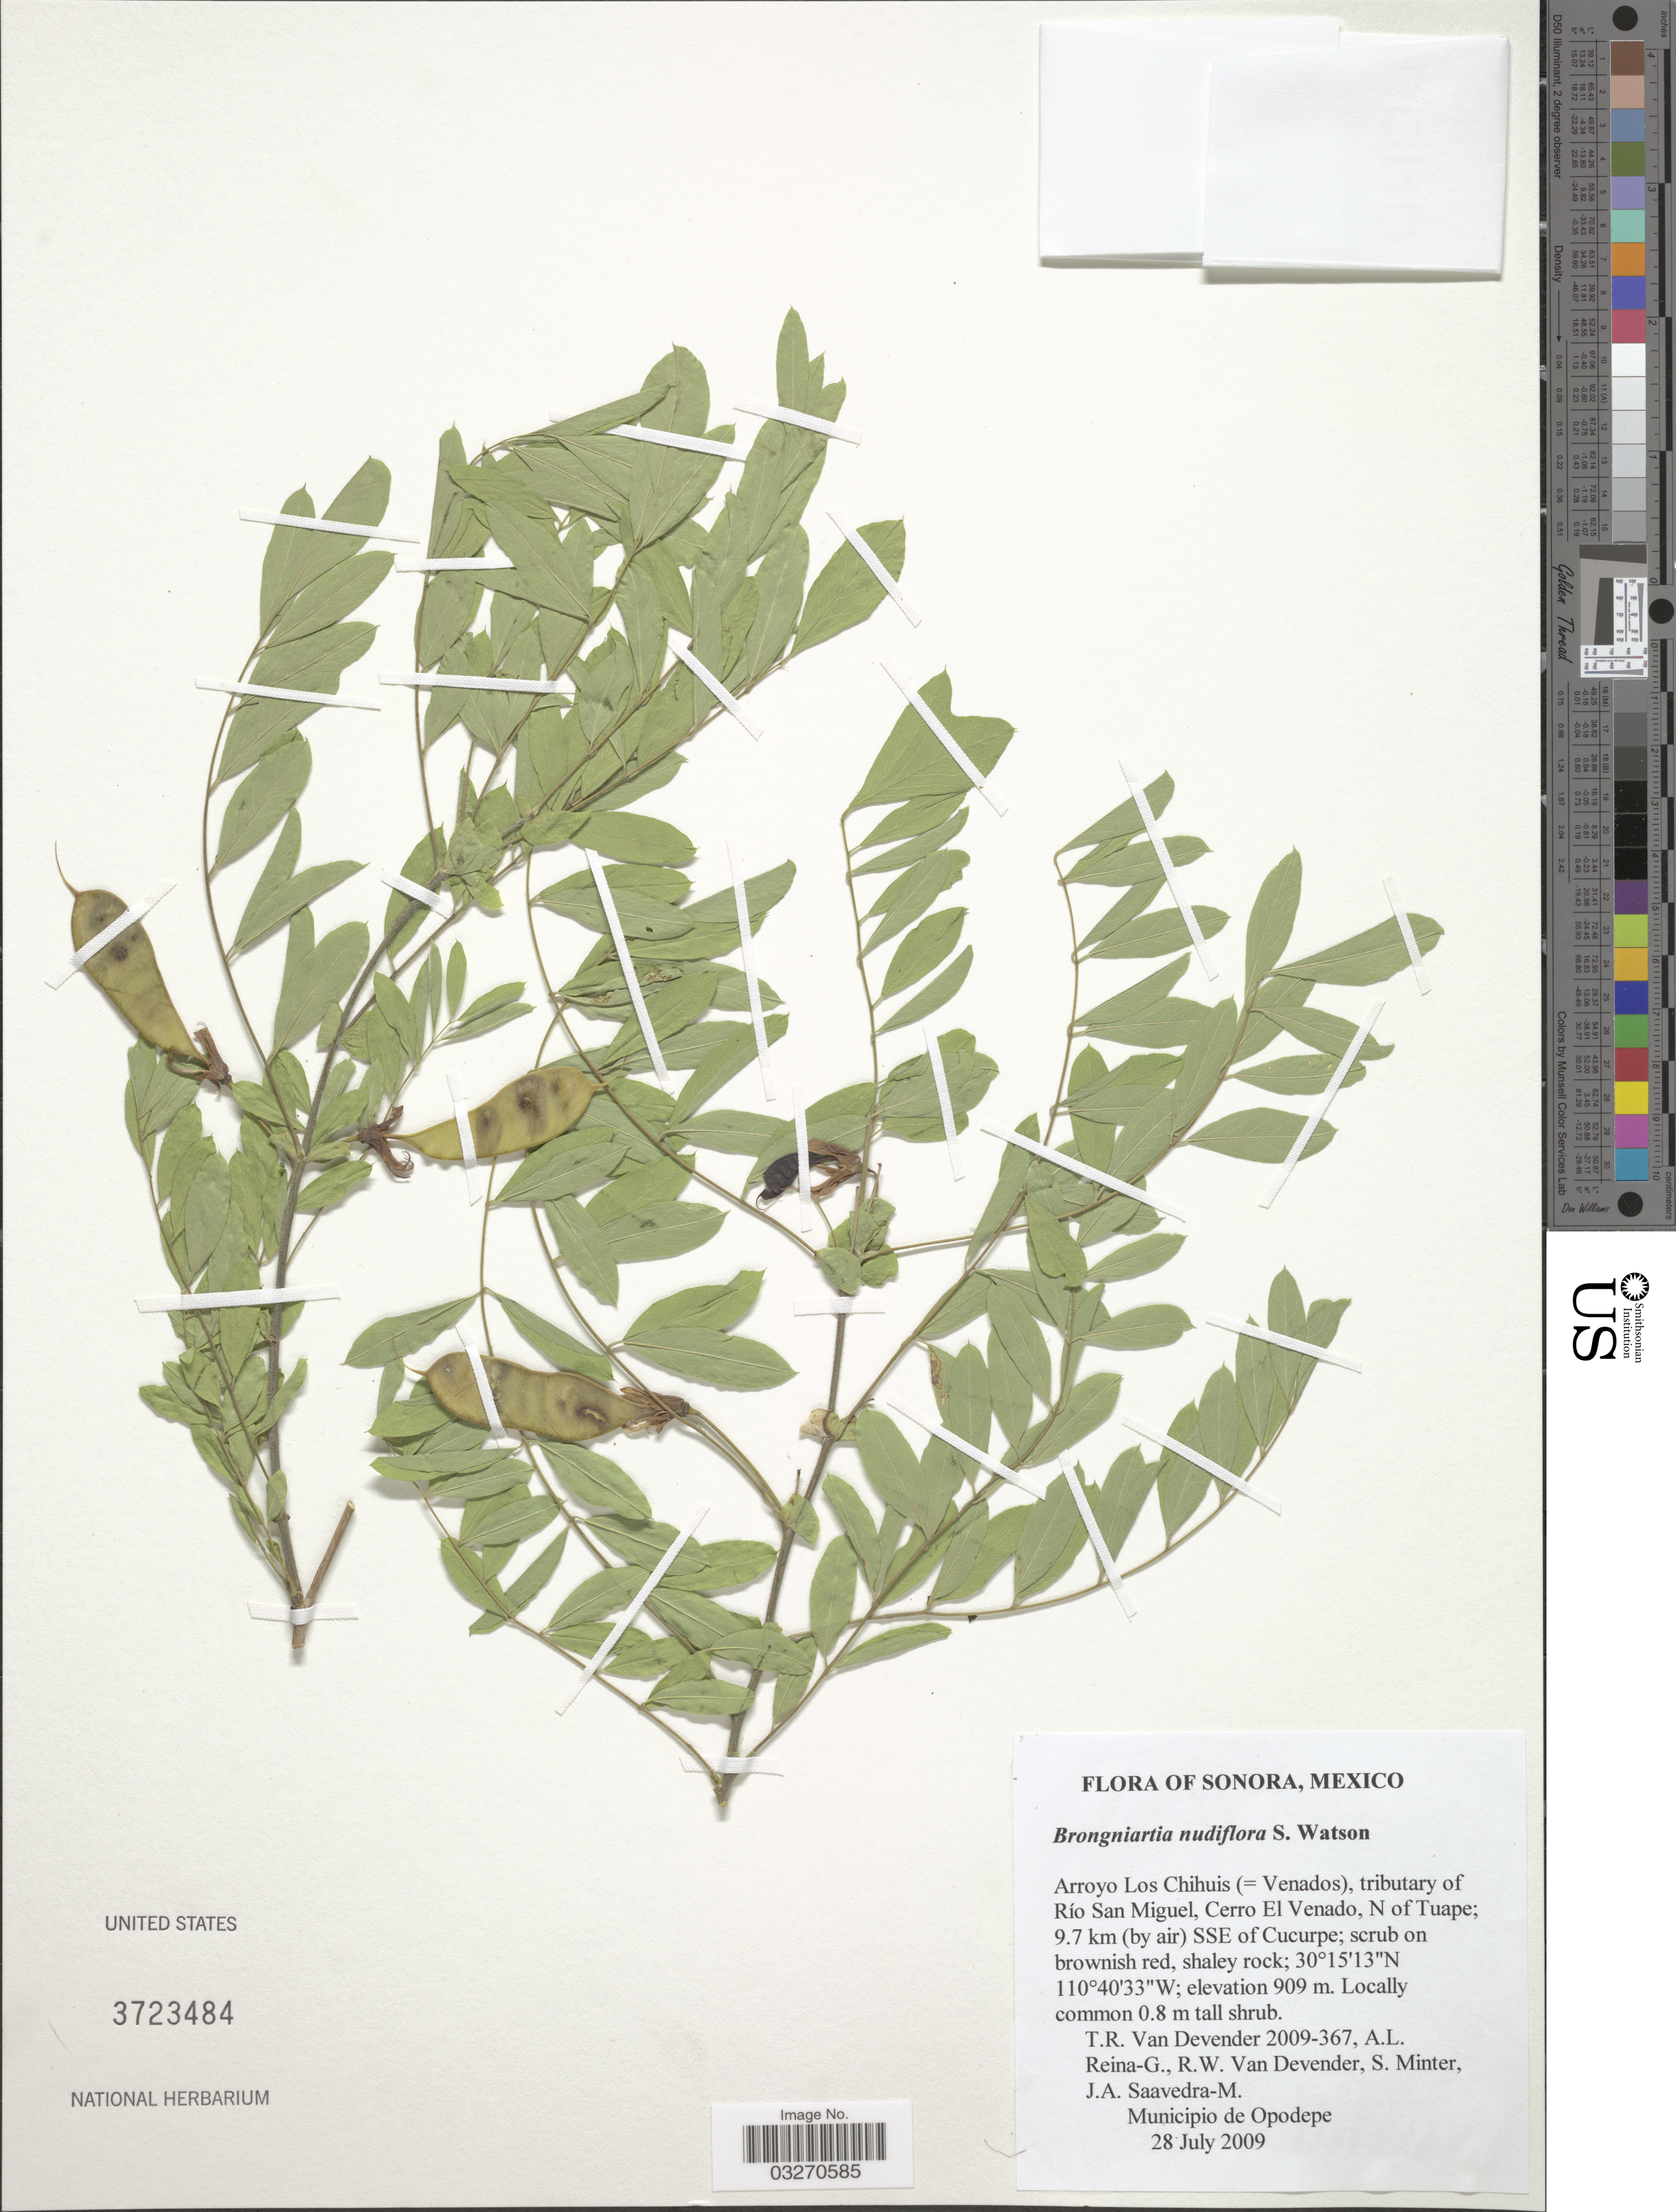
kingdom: Plantae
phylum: Tracheophyta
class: Magnoliopsida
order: Fabales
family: Fabaceae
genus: Brongniartia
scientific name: Brongniartia nudiflora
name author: S. Watson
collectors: T. R. Van Devender, A. L. Reina G., R. W. Van Devender, S. L. Minter & J. Saavedra-M.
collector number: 2009-367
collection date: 2009-07-28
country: Mexico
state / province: Sonora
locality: Arroyo Los Chihuis (=Venados), tributary of Río San Miguel, Cerro El Venado, N of Tuape; 9.7 km (by air) SSE of Cucurpe. Municipio de Opodepe.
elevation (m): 909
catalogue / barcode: US 3723484